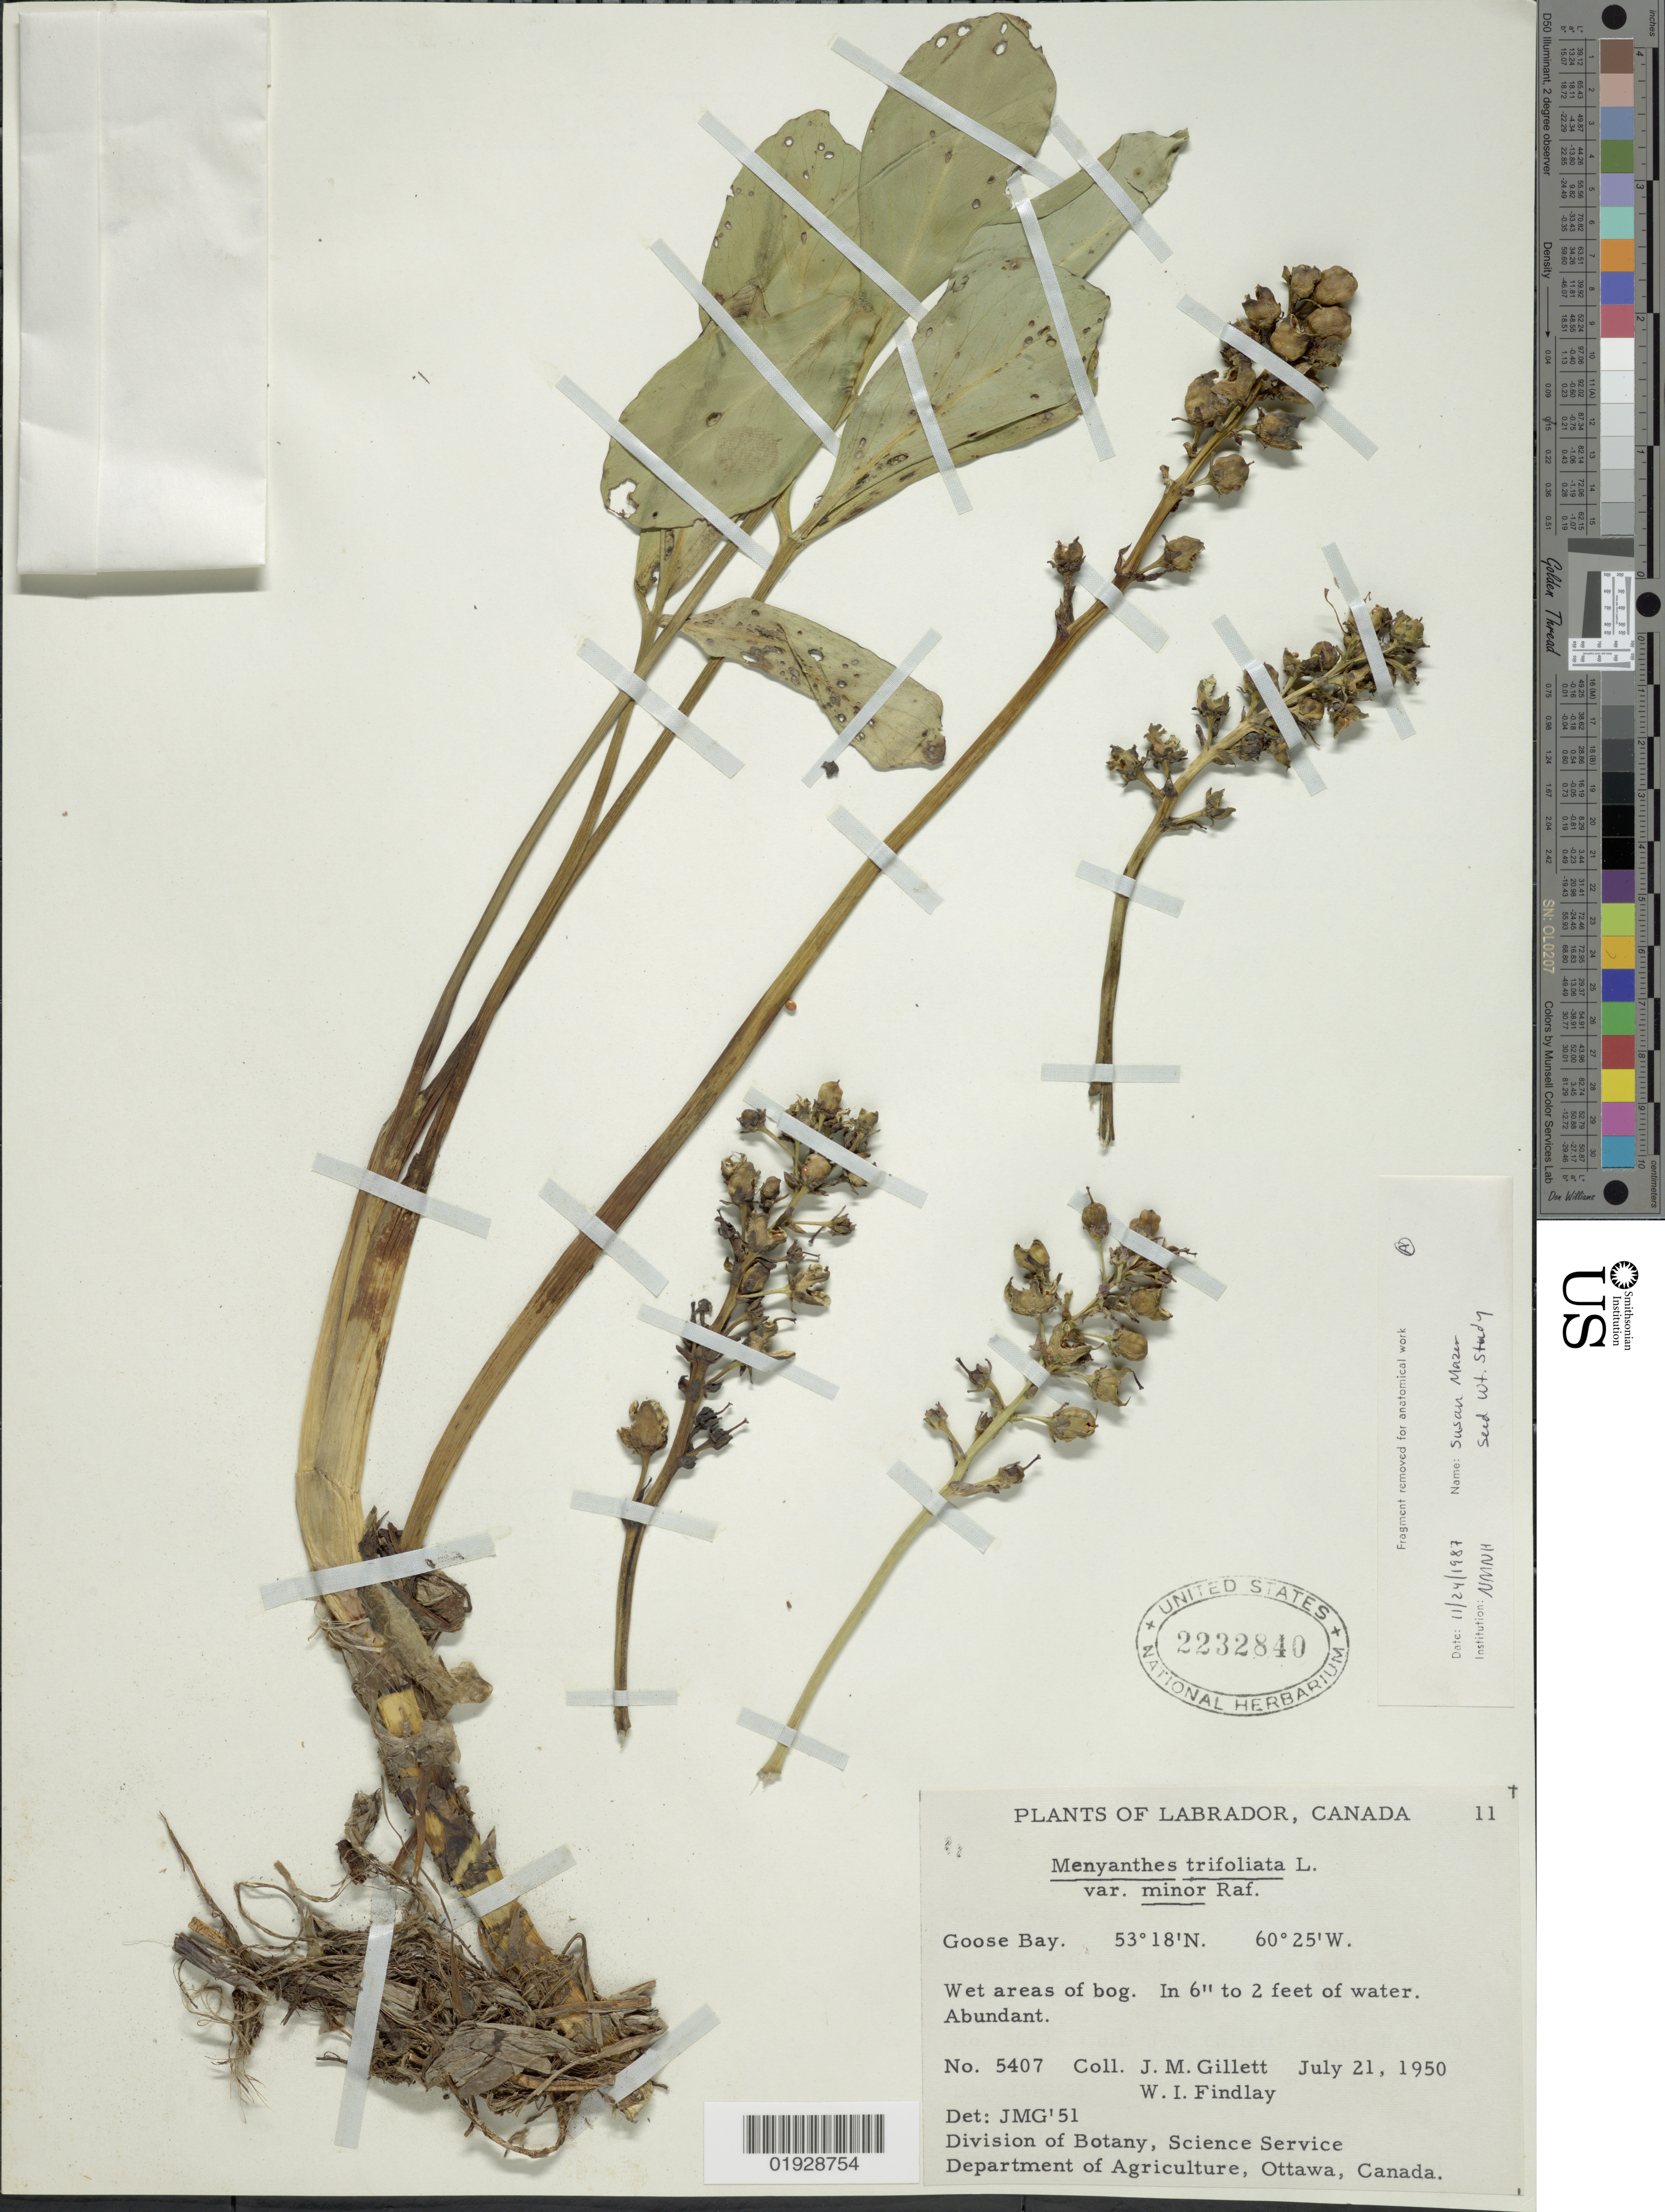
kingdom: Plantae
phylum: Tracheophyta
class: Magnoliopsida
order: Asterales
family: Menyanthaceae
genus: Menyanthes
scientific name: Menyanthes trifoliata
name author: L.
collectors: J. M. Gillett & W. Findlay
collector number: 5407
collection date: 1950-07-21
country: Canada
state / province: Newfoundland and Labrador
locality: Labrador, Goose Bay.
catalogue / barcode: US 2232840